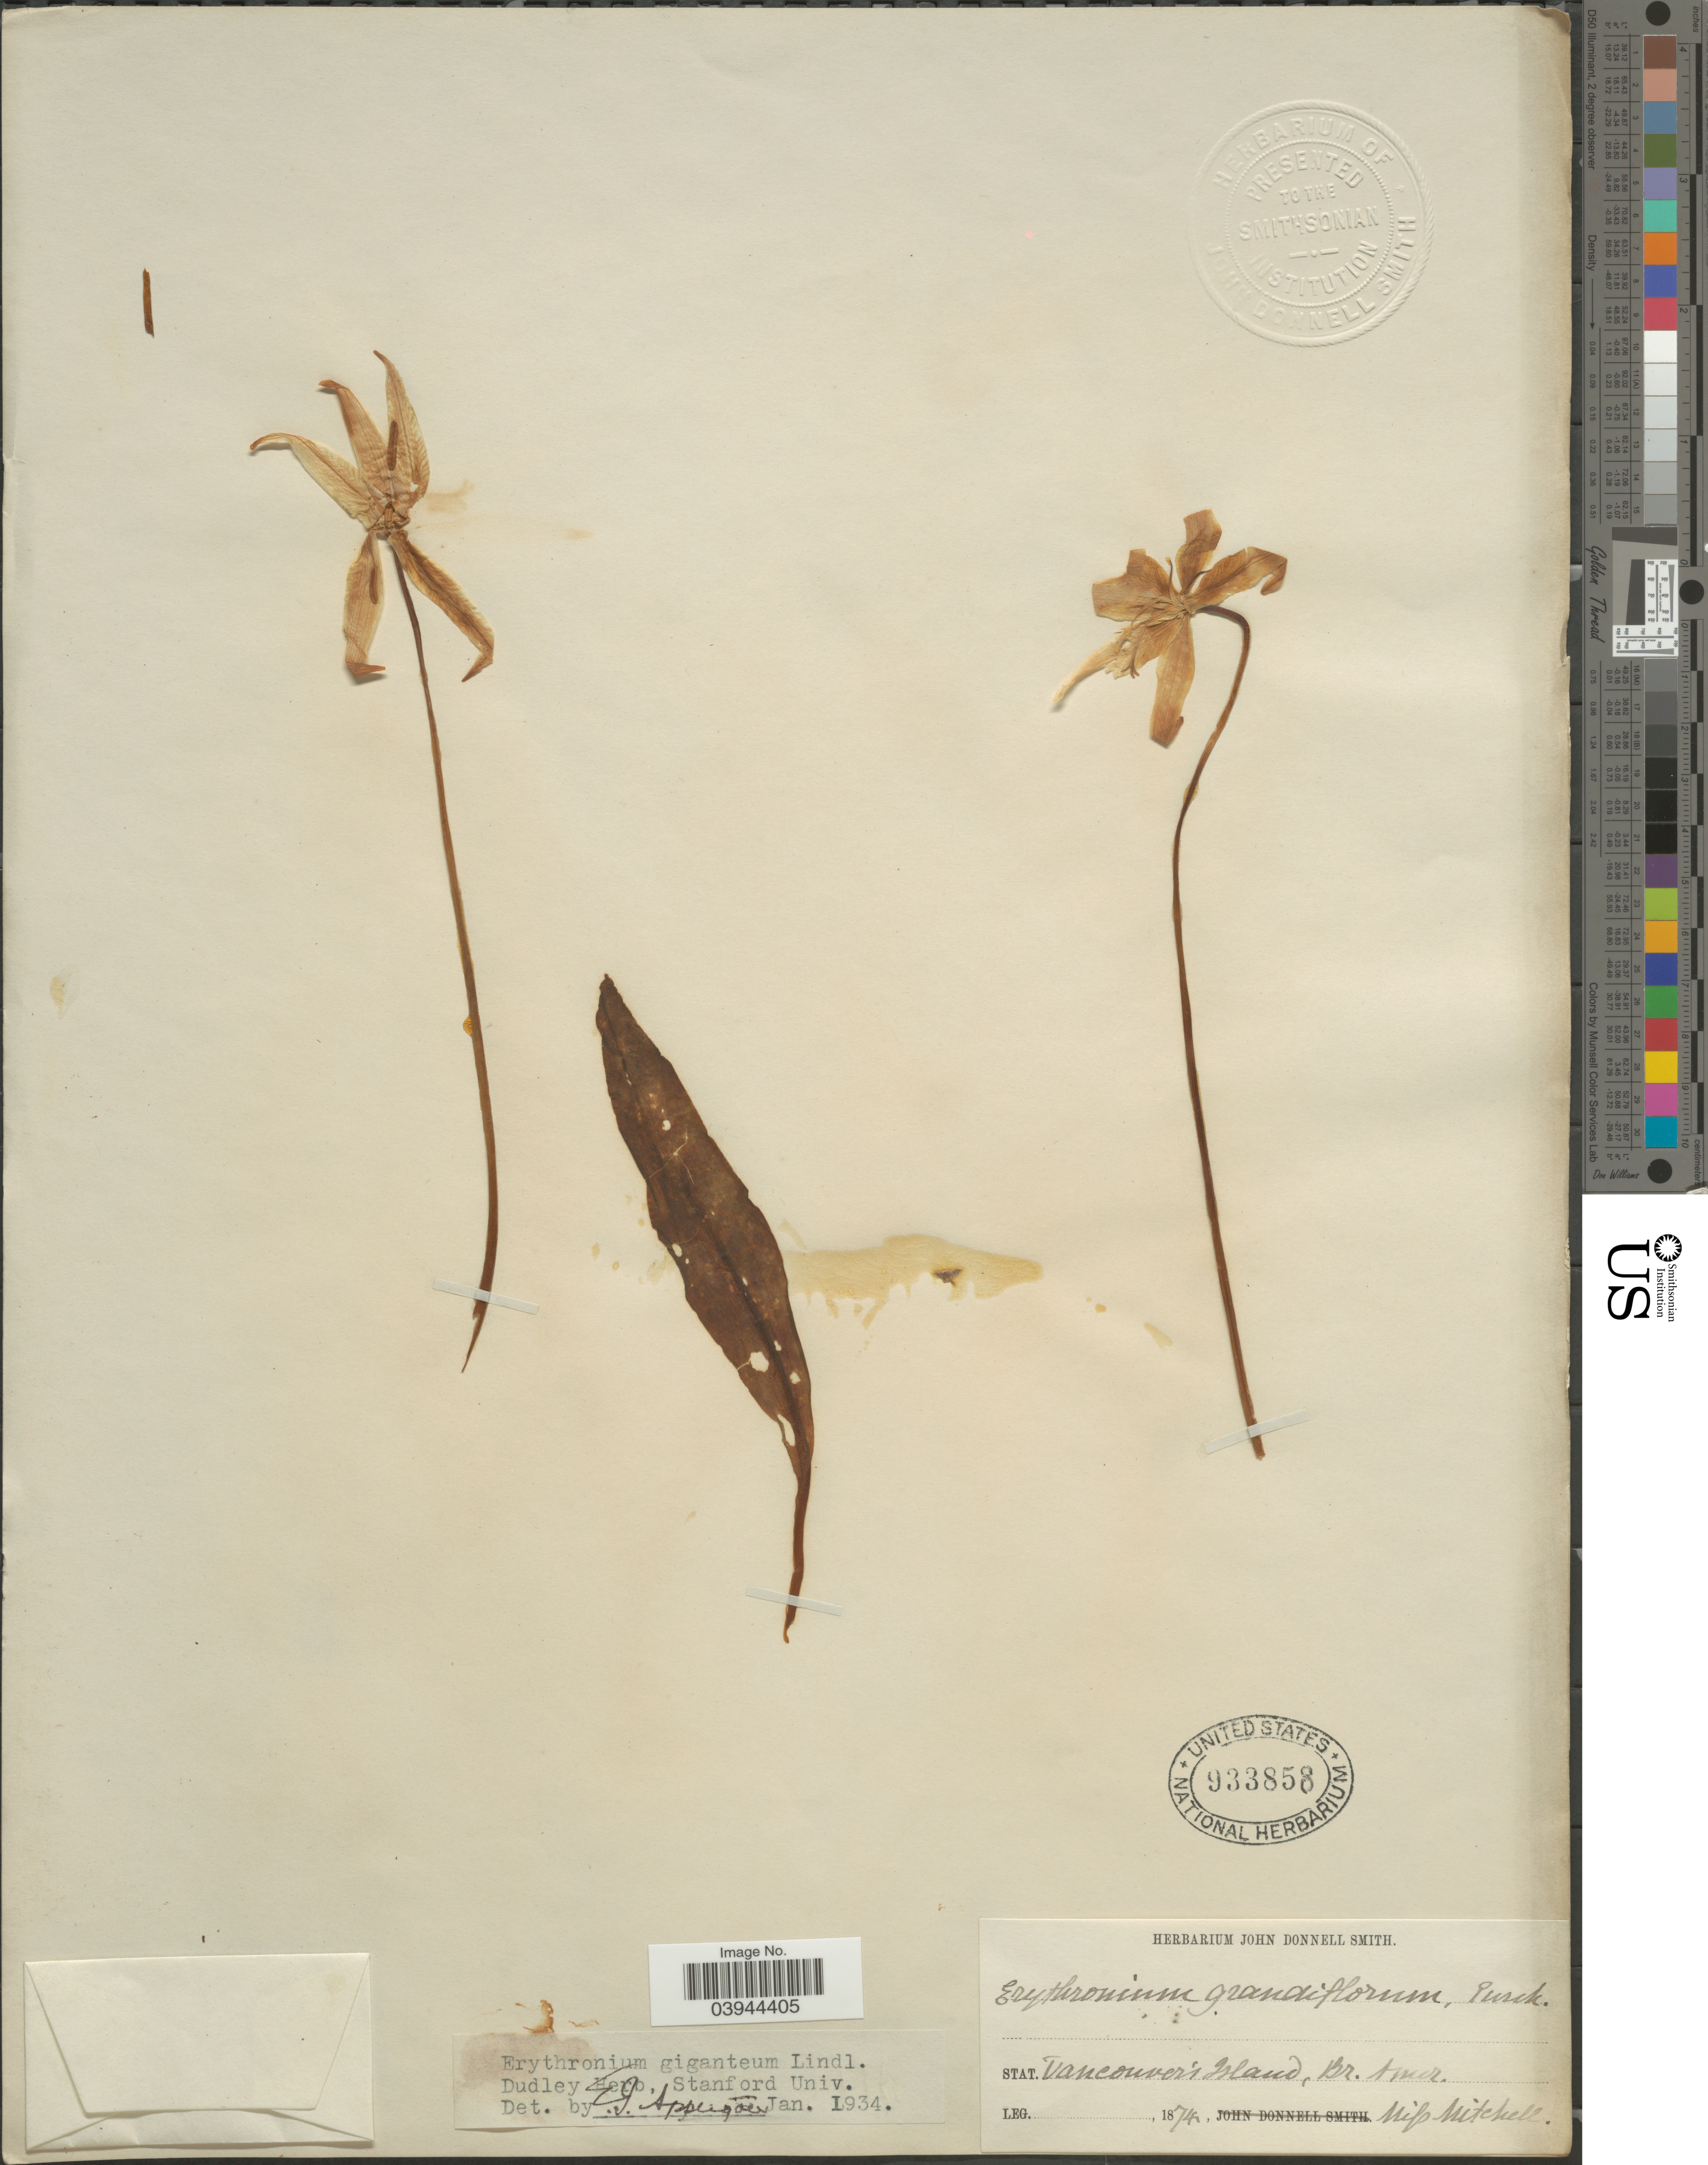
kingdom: Plantae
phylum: Tracheophyta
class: Liliopsida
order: Liliales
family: Liliaceae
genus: Erythronium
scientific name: Erythronium giganteum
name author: Lindl.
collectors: M. Mitchell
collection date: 1874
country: Canada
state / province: British Columbia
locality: Stat. Vancouver's Island, Br. Amer.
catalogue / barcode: US 933858